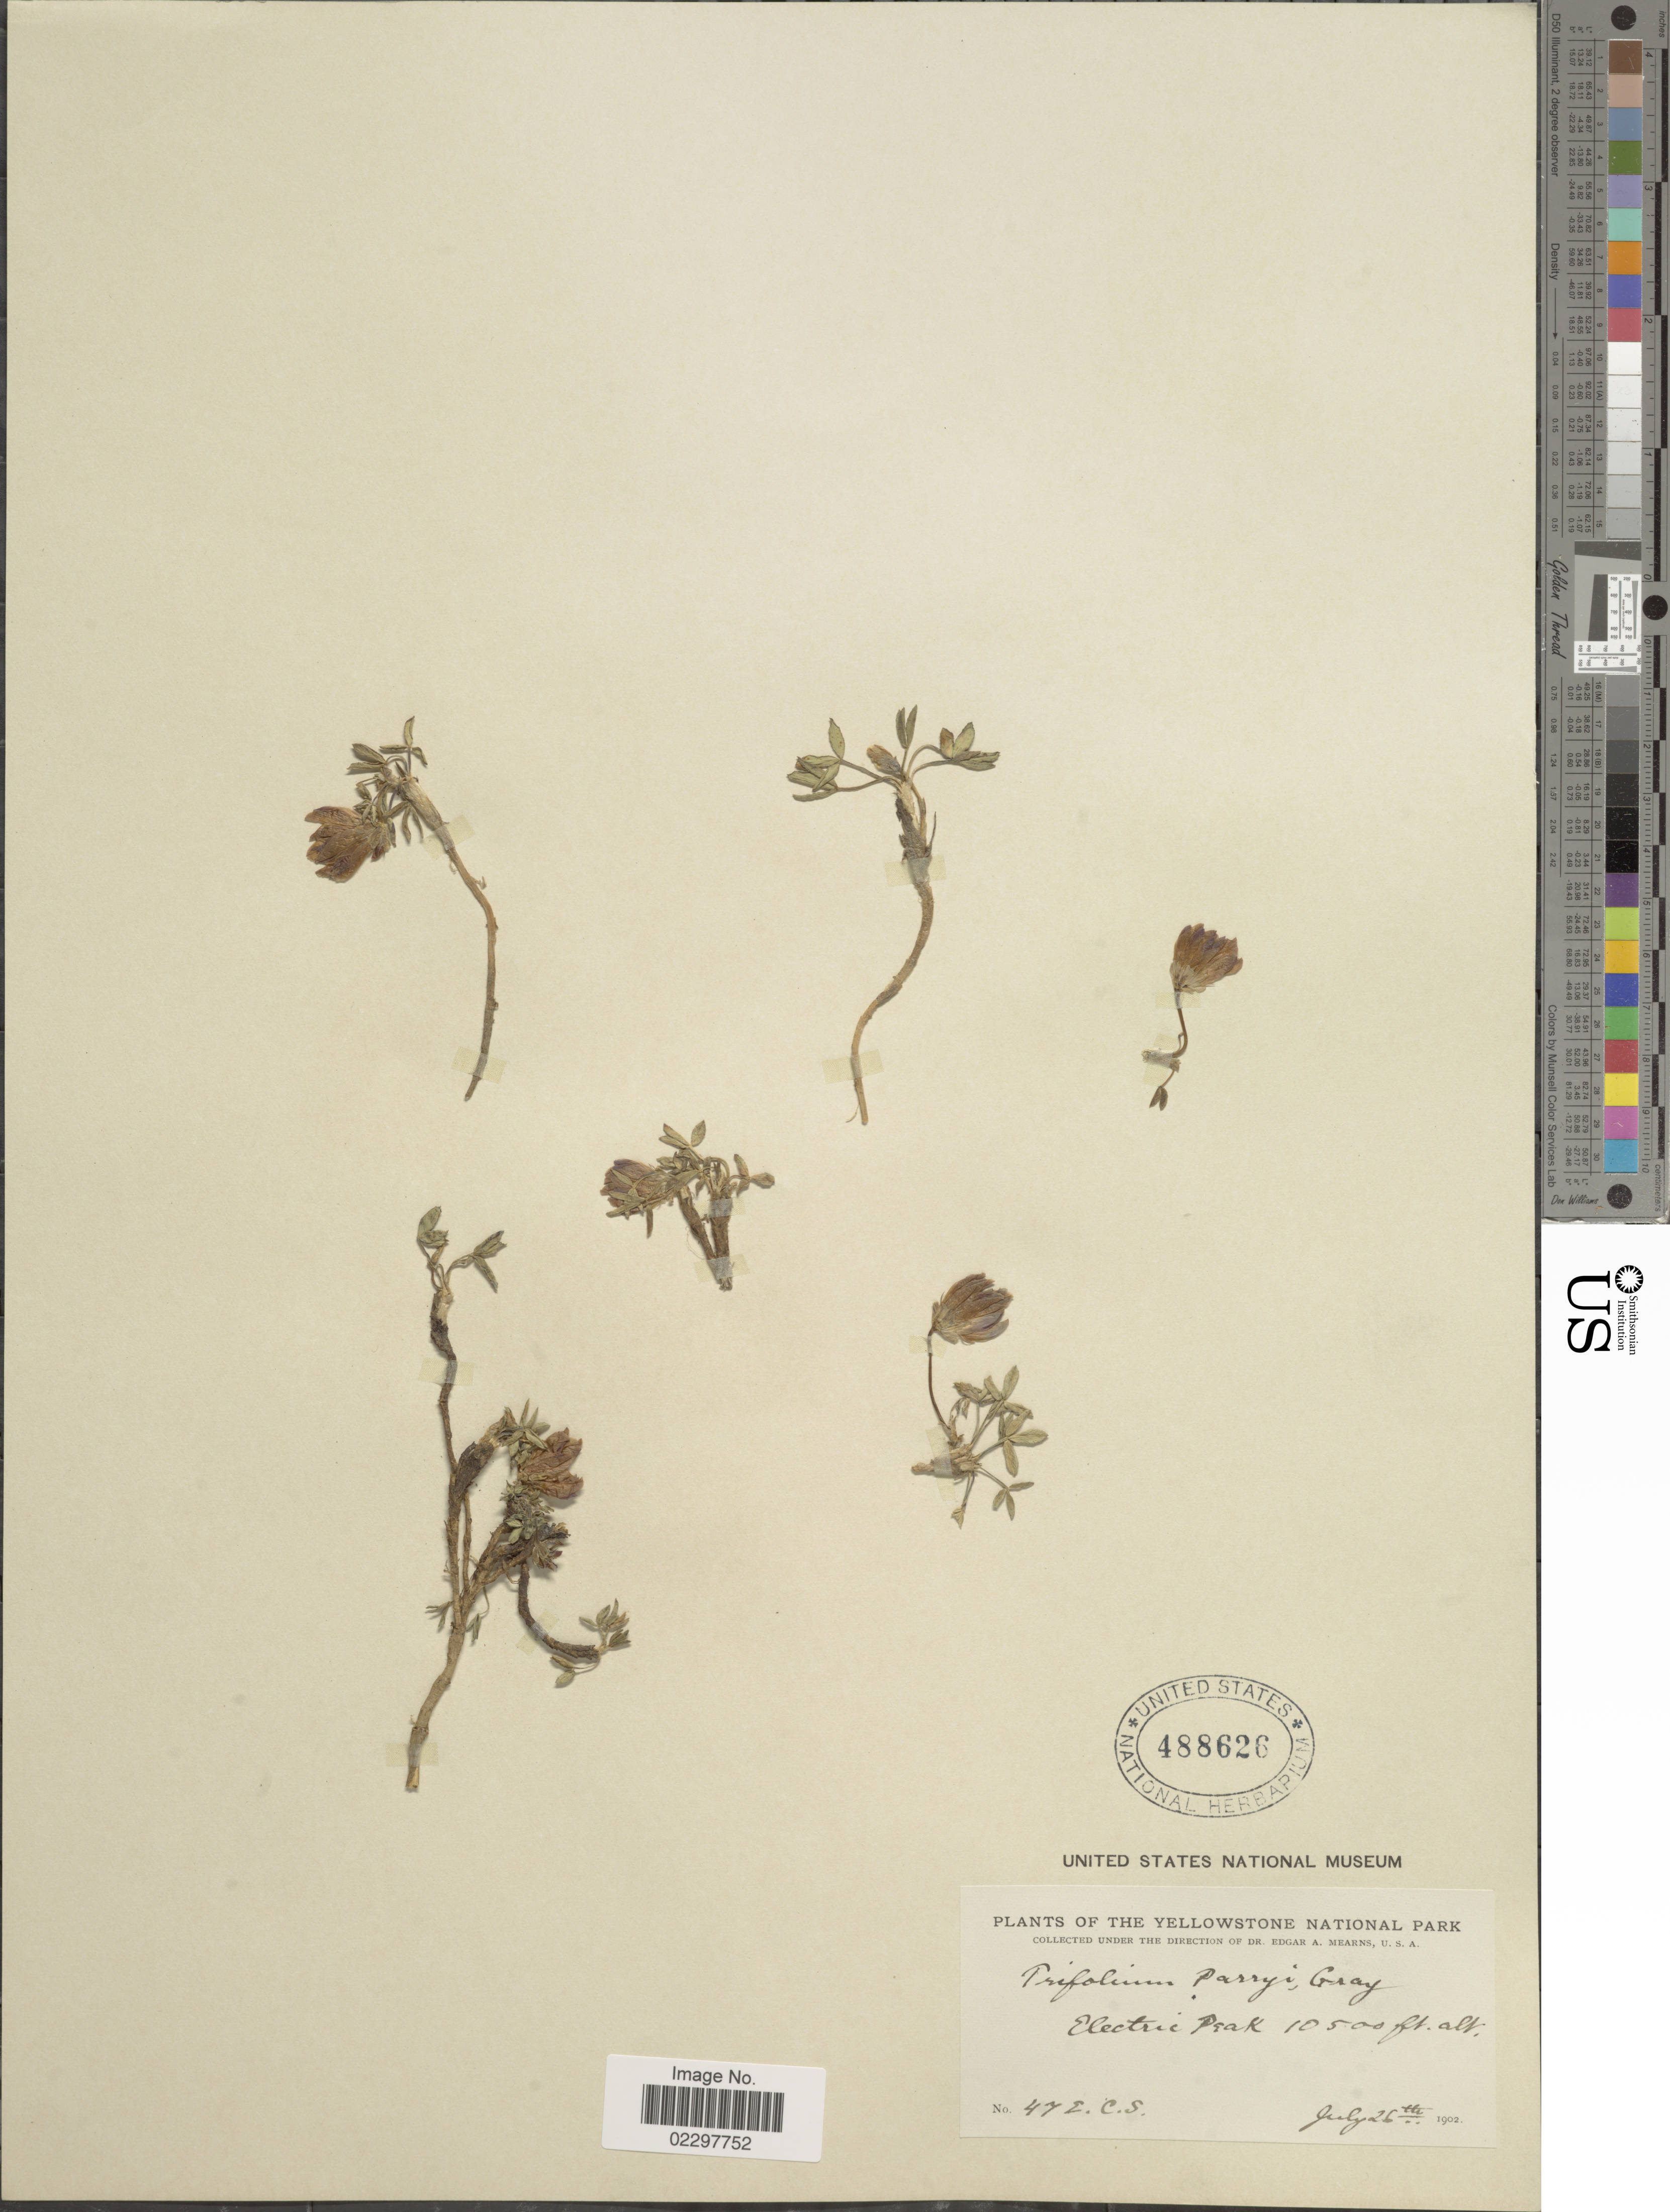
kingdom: Plantae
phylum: Tracheophyta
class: Magnoliopsida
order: Fabales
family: Fabaceae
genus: Trifolium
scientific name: Trifolium parryi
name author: A. Gray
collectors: E. C. Smith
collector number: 47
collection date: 1902-07-26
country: United States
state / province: Montana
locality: The Yellowstone National Park, Electric Peak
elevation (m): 3200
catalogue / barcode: US 4882626